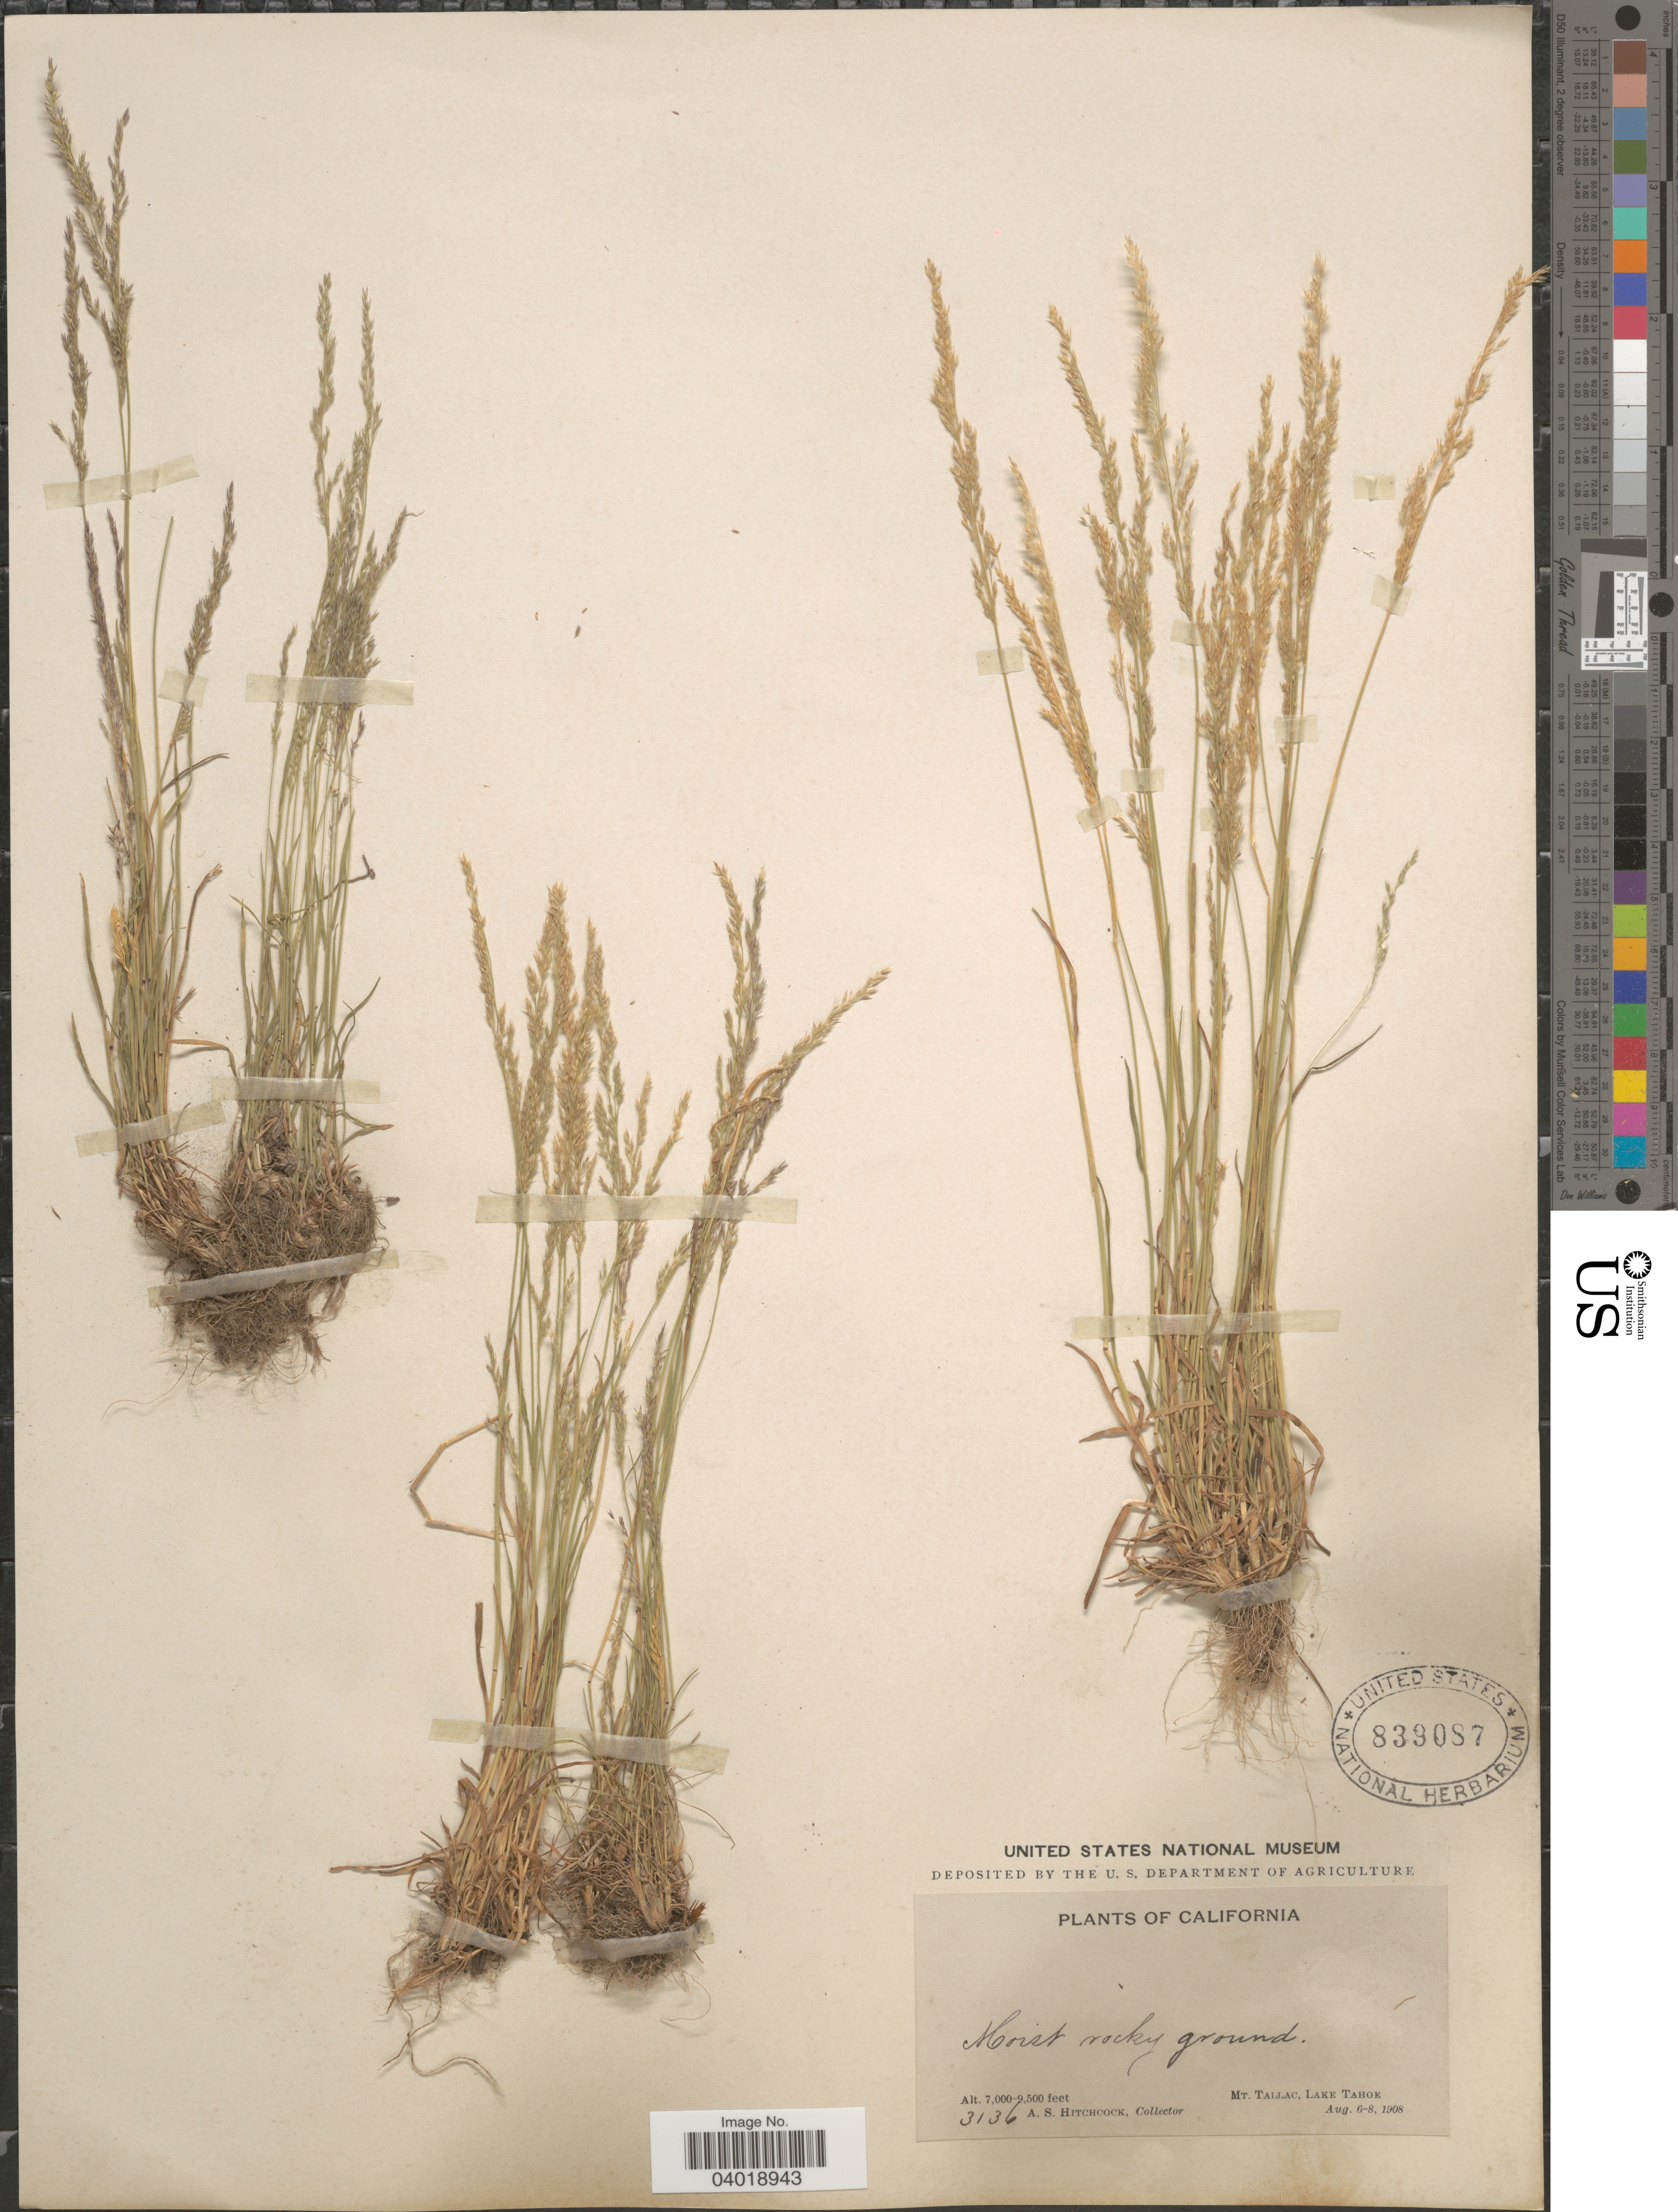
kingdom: Plantae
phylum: Tracheophyta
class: Liliopsida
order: Poales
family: Poaceae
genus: Agrostis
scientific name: Agrostis exarata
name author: Trin.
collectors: A. S. Hitchcock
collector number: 3136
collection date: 1908-08-06/1908-08-08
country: United States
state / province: California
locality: Mt. Tallac, Lake Tahoe.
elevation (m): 2134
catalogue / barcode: US 839087